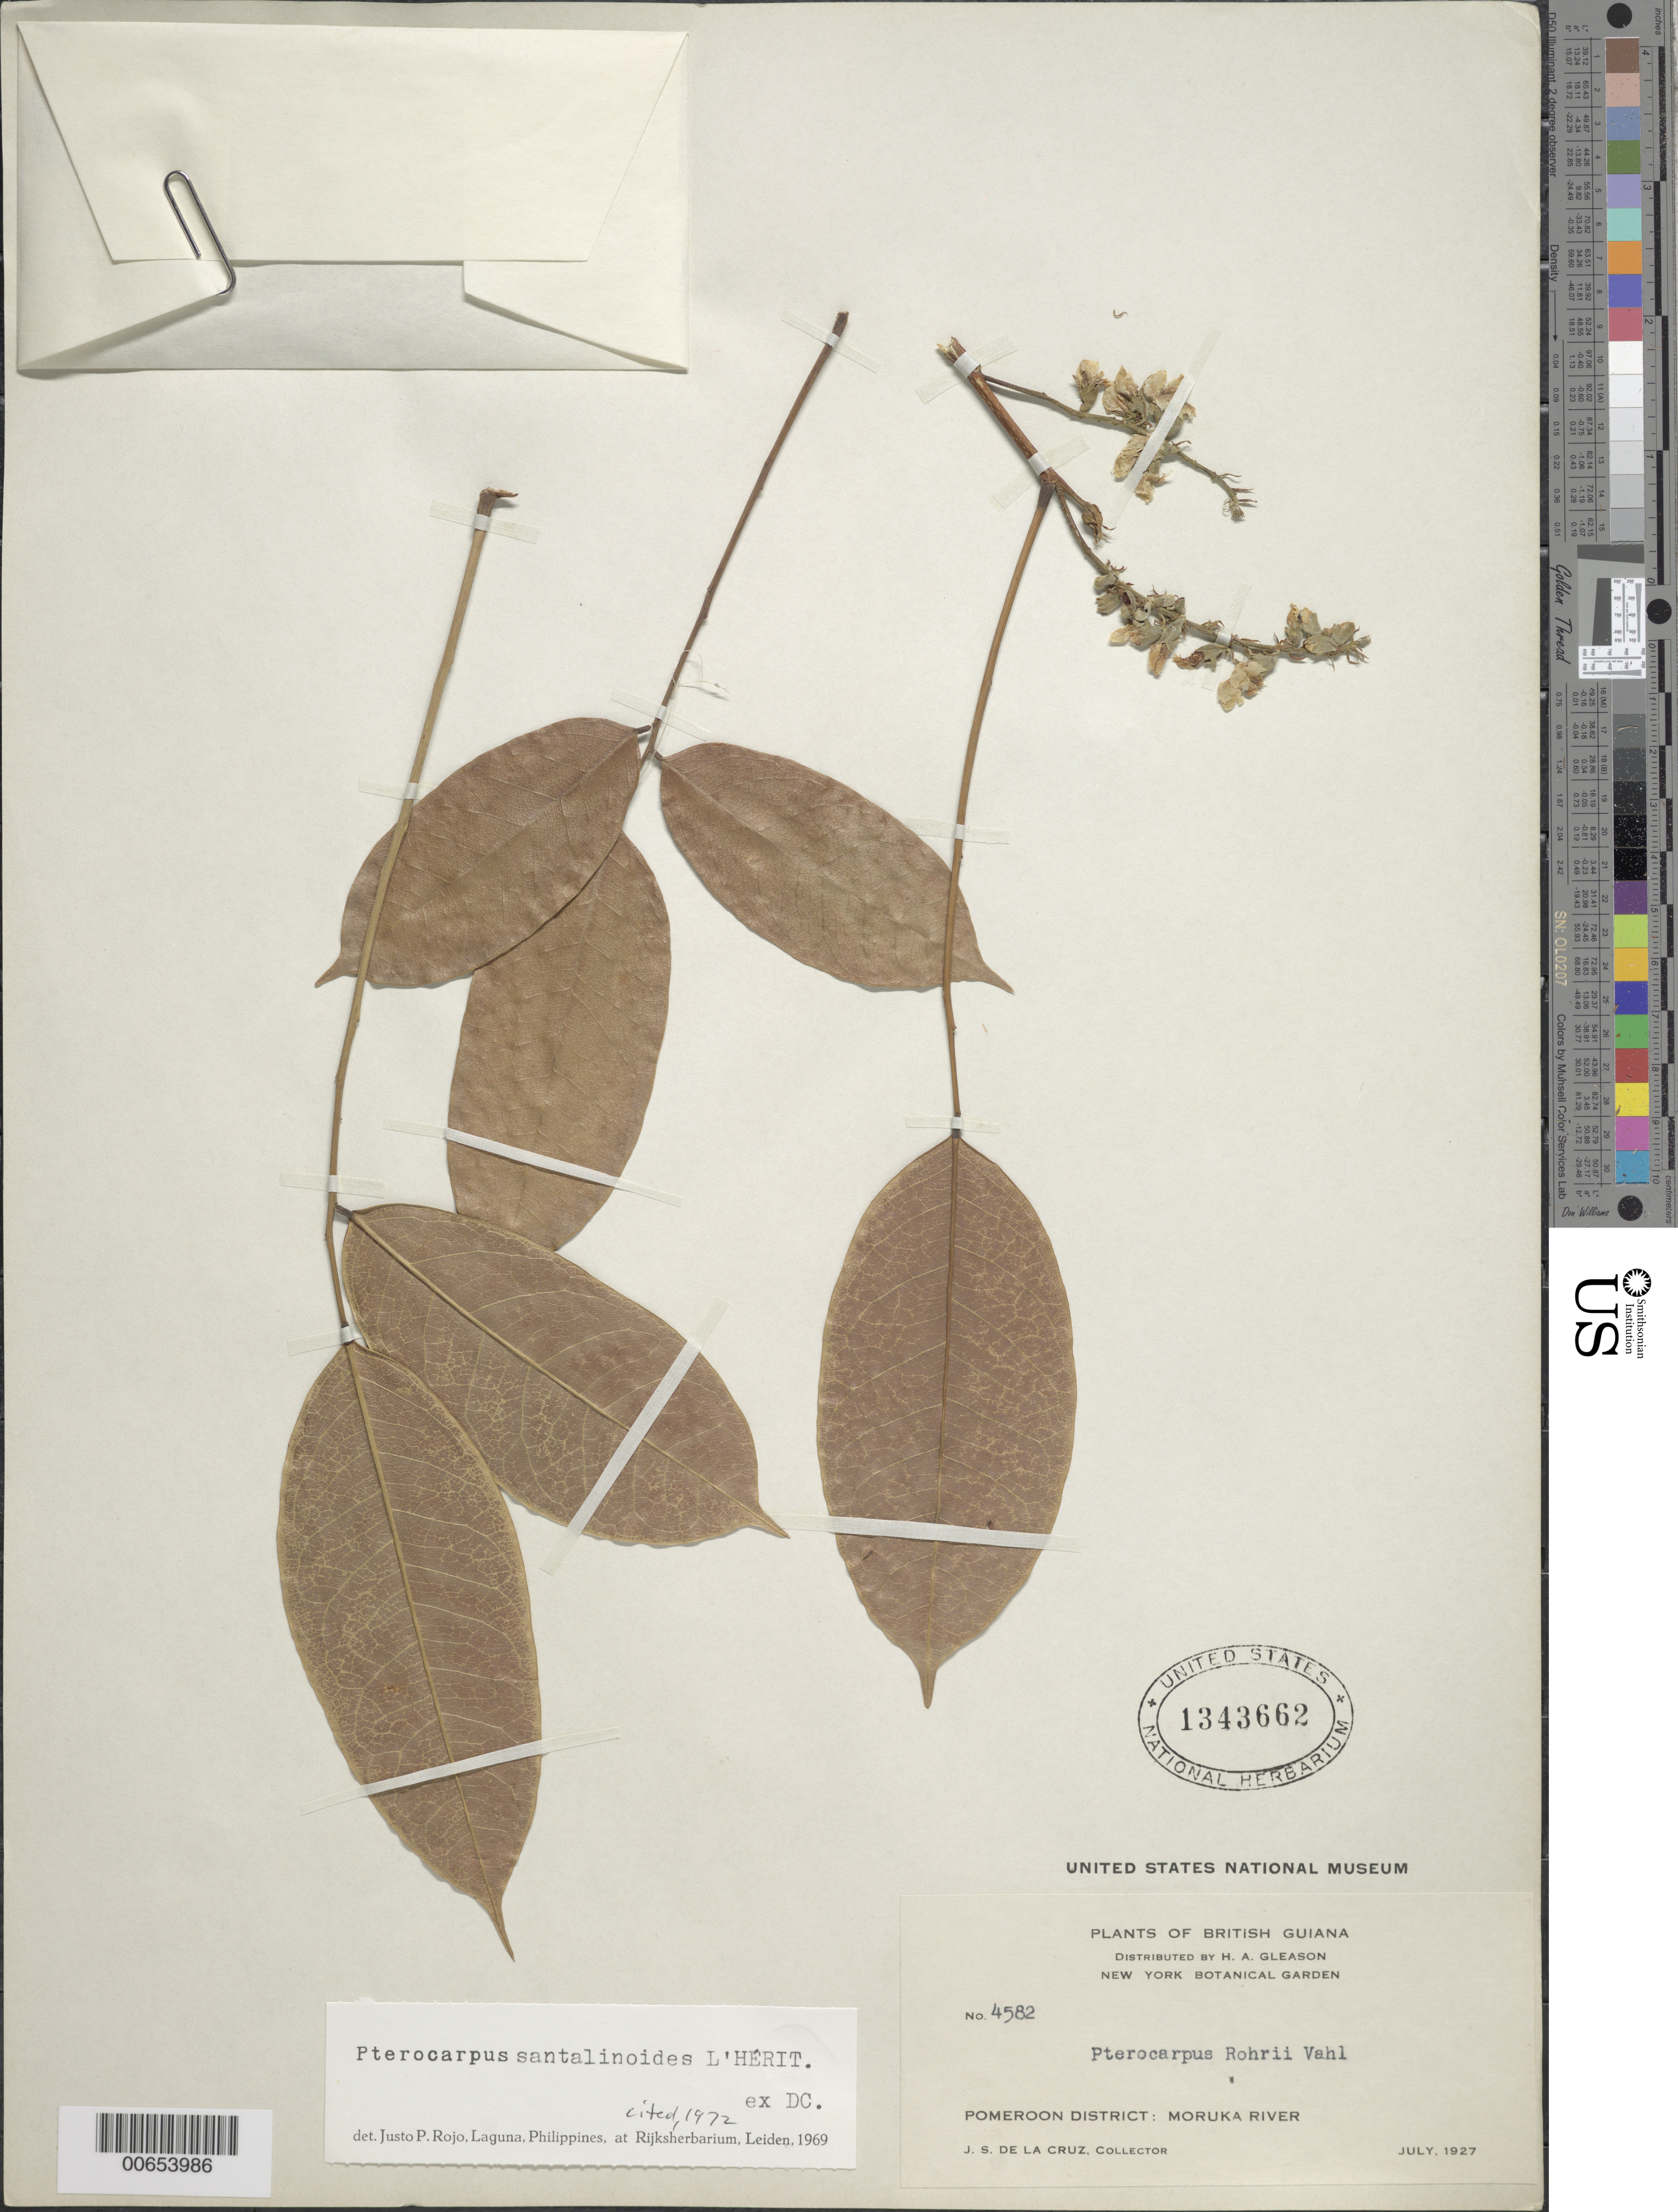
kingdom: Plantae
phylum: Tracheophyta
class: Magnoliopsida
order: Fabales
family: Fabaceae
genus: Pterocarpus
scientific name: Pterocarpus santalinoides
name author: L'Hér. ex DC.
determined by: Rojo, Justo P., (L), Nationaal Herbarium Nederland, Leiden University branch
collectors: J. S. de la Cruz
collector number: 4582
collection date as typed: Jul-27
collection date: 1927-07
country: Guyana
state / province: Barima-Waini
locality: Moruka R., Pomeroon Dist.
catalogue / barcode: US 1343662